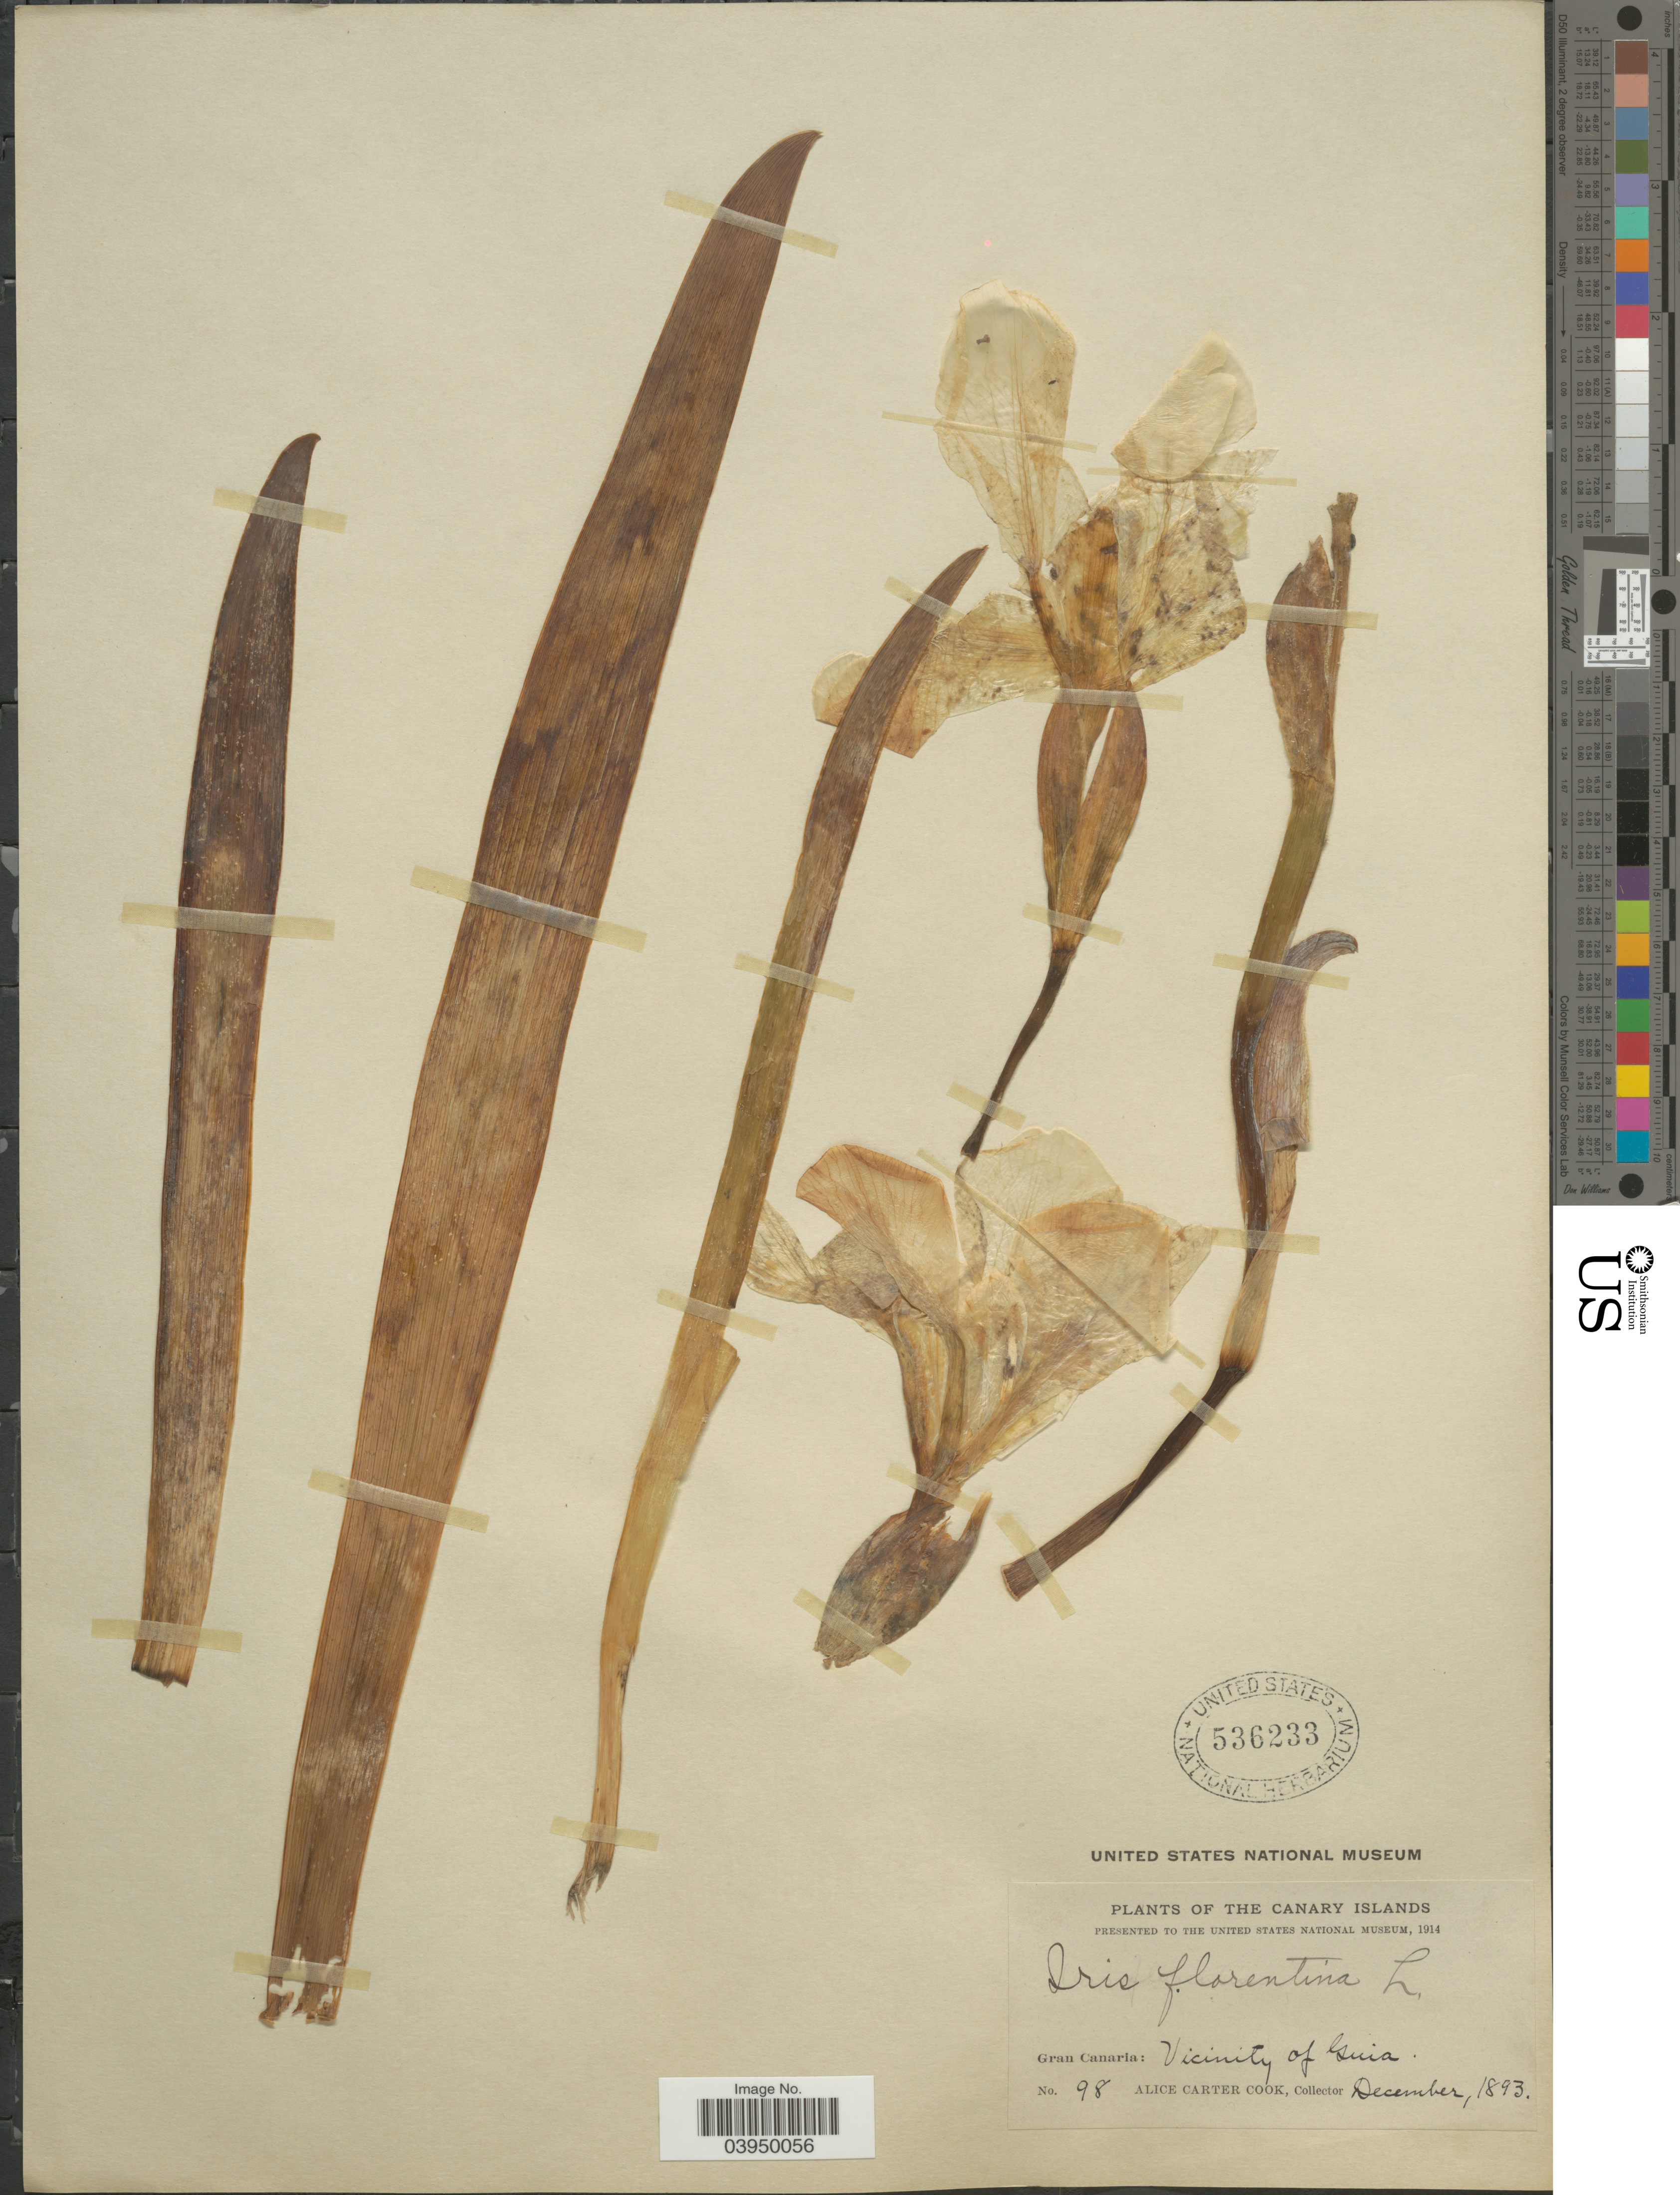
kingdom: Plantae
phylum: Tracheophyta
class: Liliopsida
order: Asparagales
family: Iridaceae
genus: Iris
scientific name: Iris florentina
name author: L.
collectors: Alice C. Cook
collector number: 98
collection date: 1893-12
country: Spain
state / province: Canarias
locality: Canary Islands. Gran Canaria: Vicinity of Guia.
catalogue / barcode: US 536233